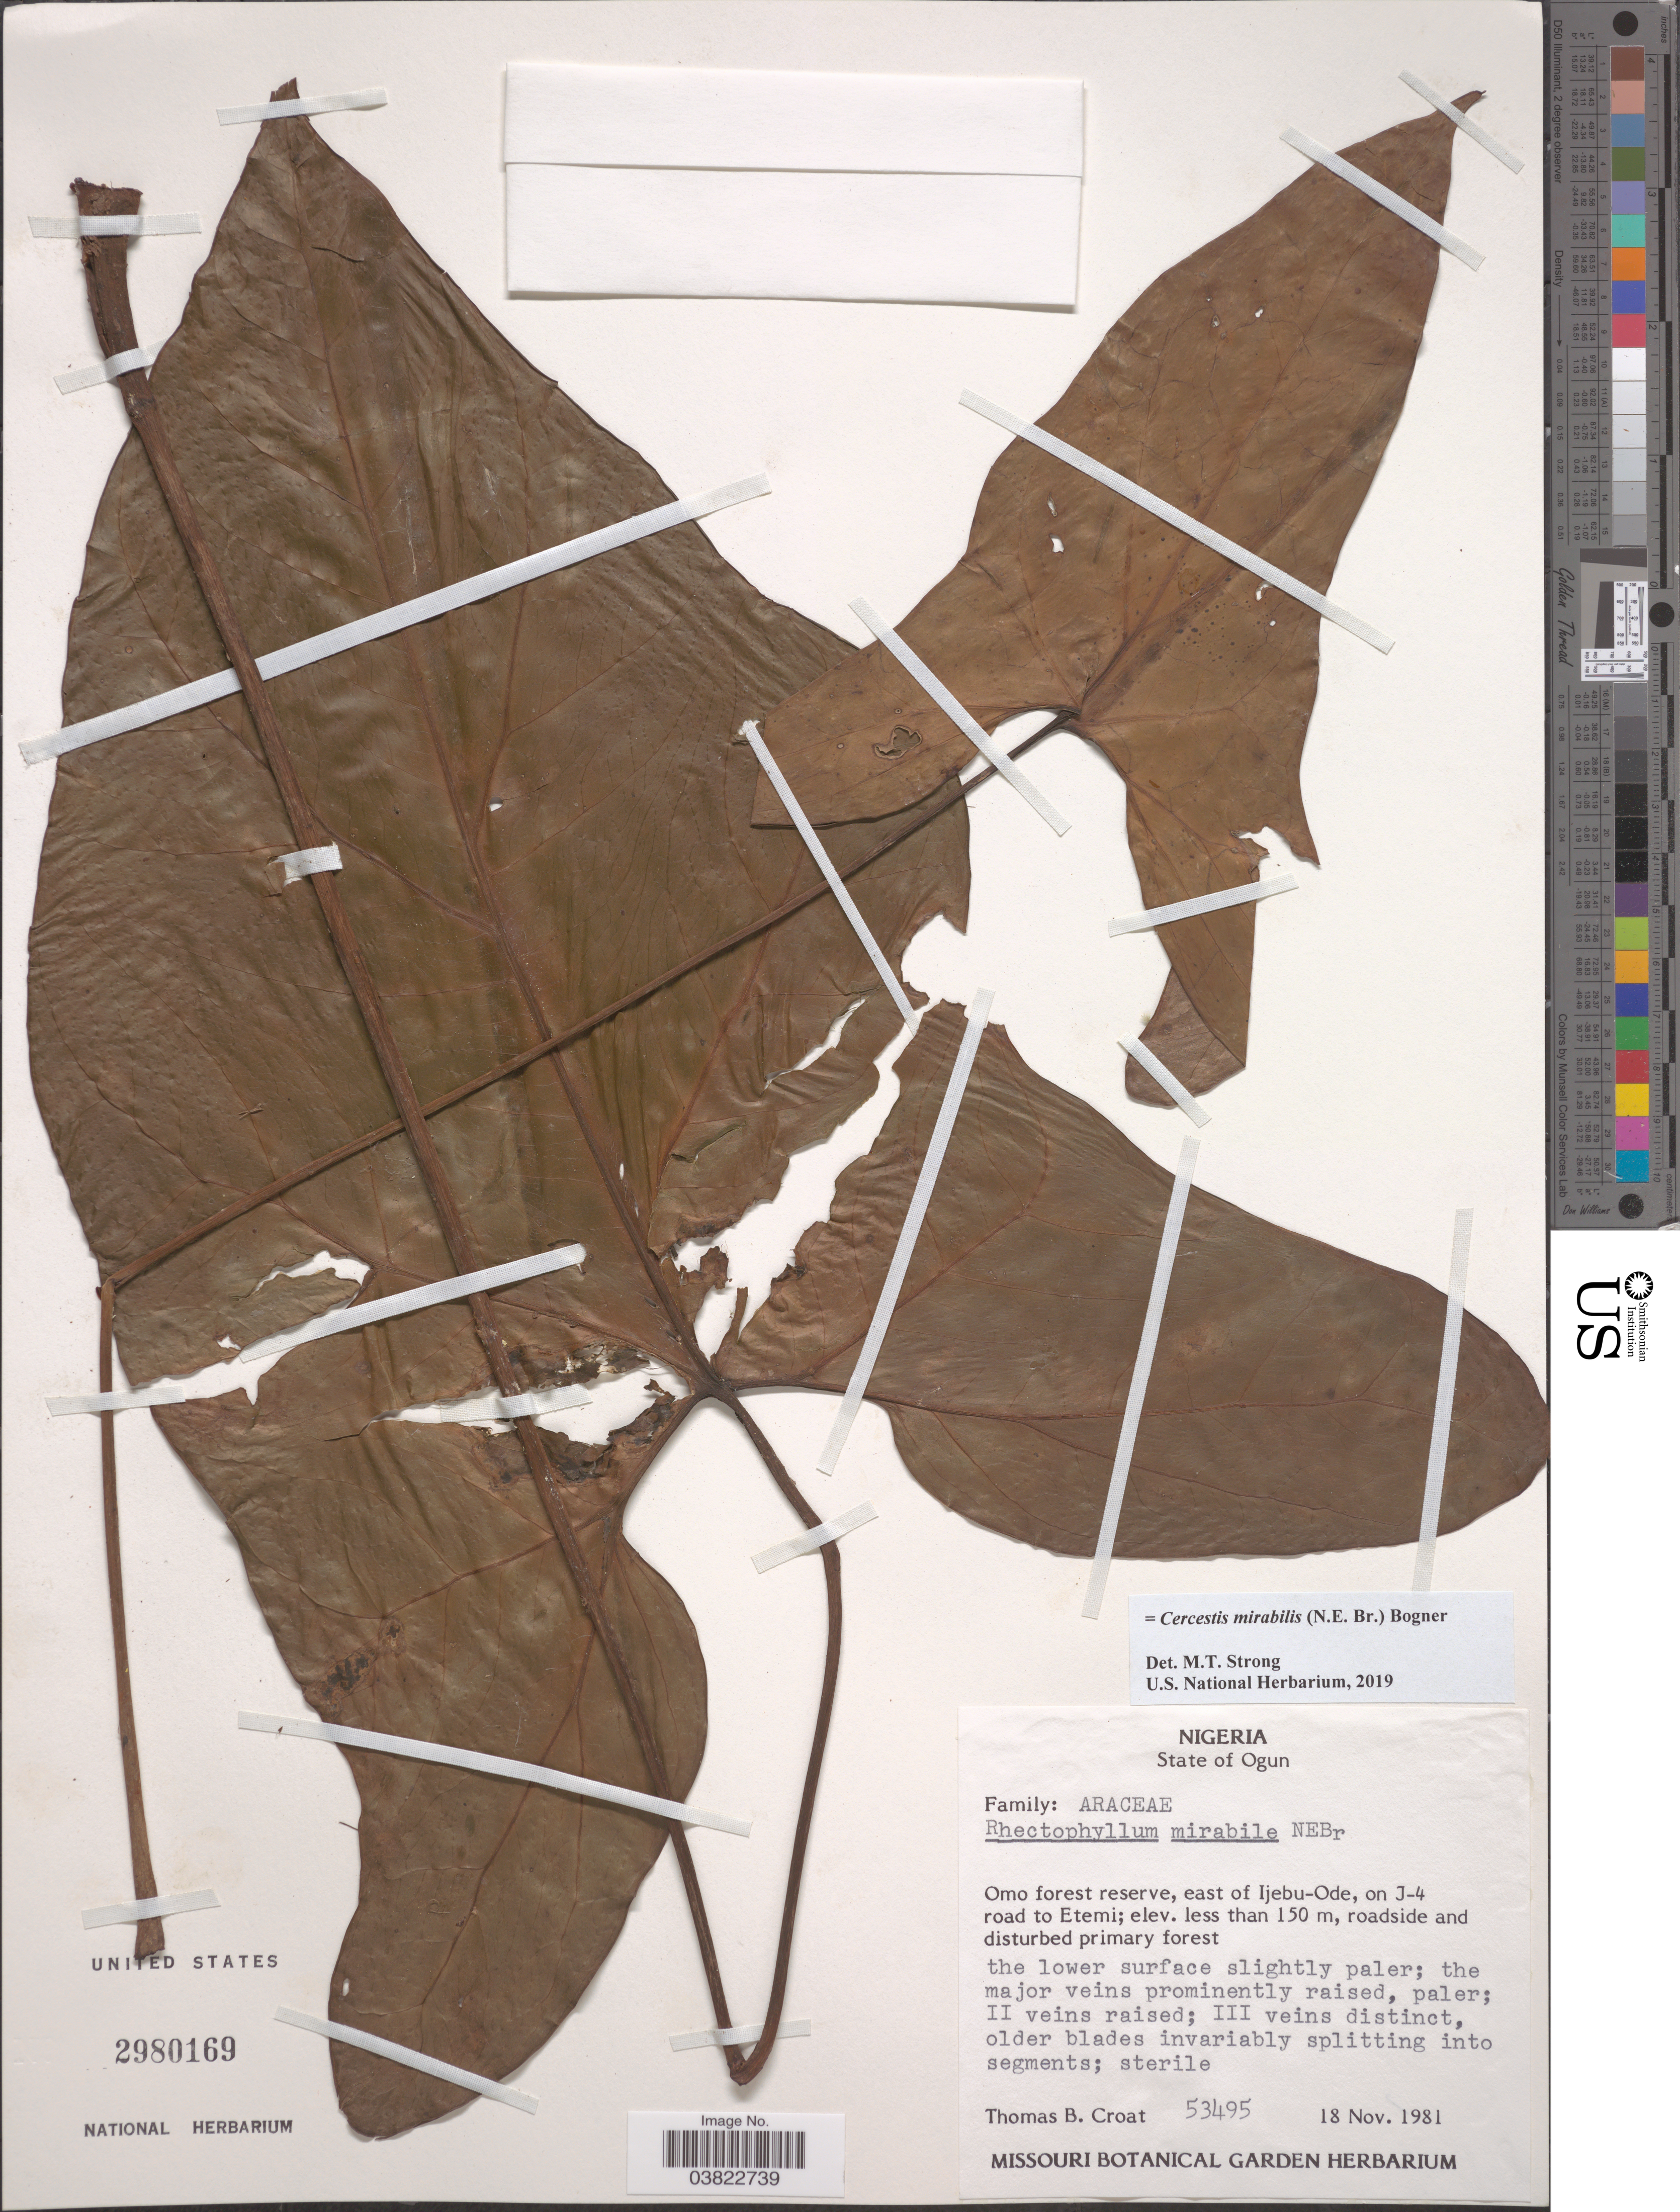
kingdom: Plantae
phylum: Tracheophyta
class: Liliopsida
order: Alismatales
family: Araceae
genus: Cercestis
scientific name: Cercestis mirabilis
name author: (N.E. Br.) Bogner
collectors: T. B. Croat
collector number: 53495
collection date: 1981-11-18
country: Nigeria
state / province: Ogun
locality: Omo forest reserve, east of Ijebu-Ode, on J-4 road to Etemi, roadside and disturbed primary forest.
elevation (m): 150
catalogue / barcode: US 2980169